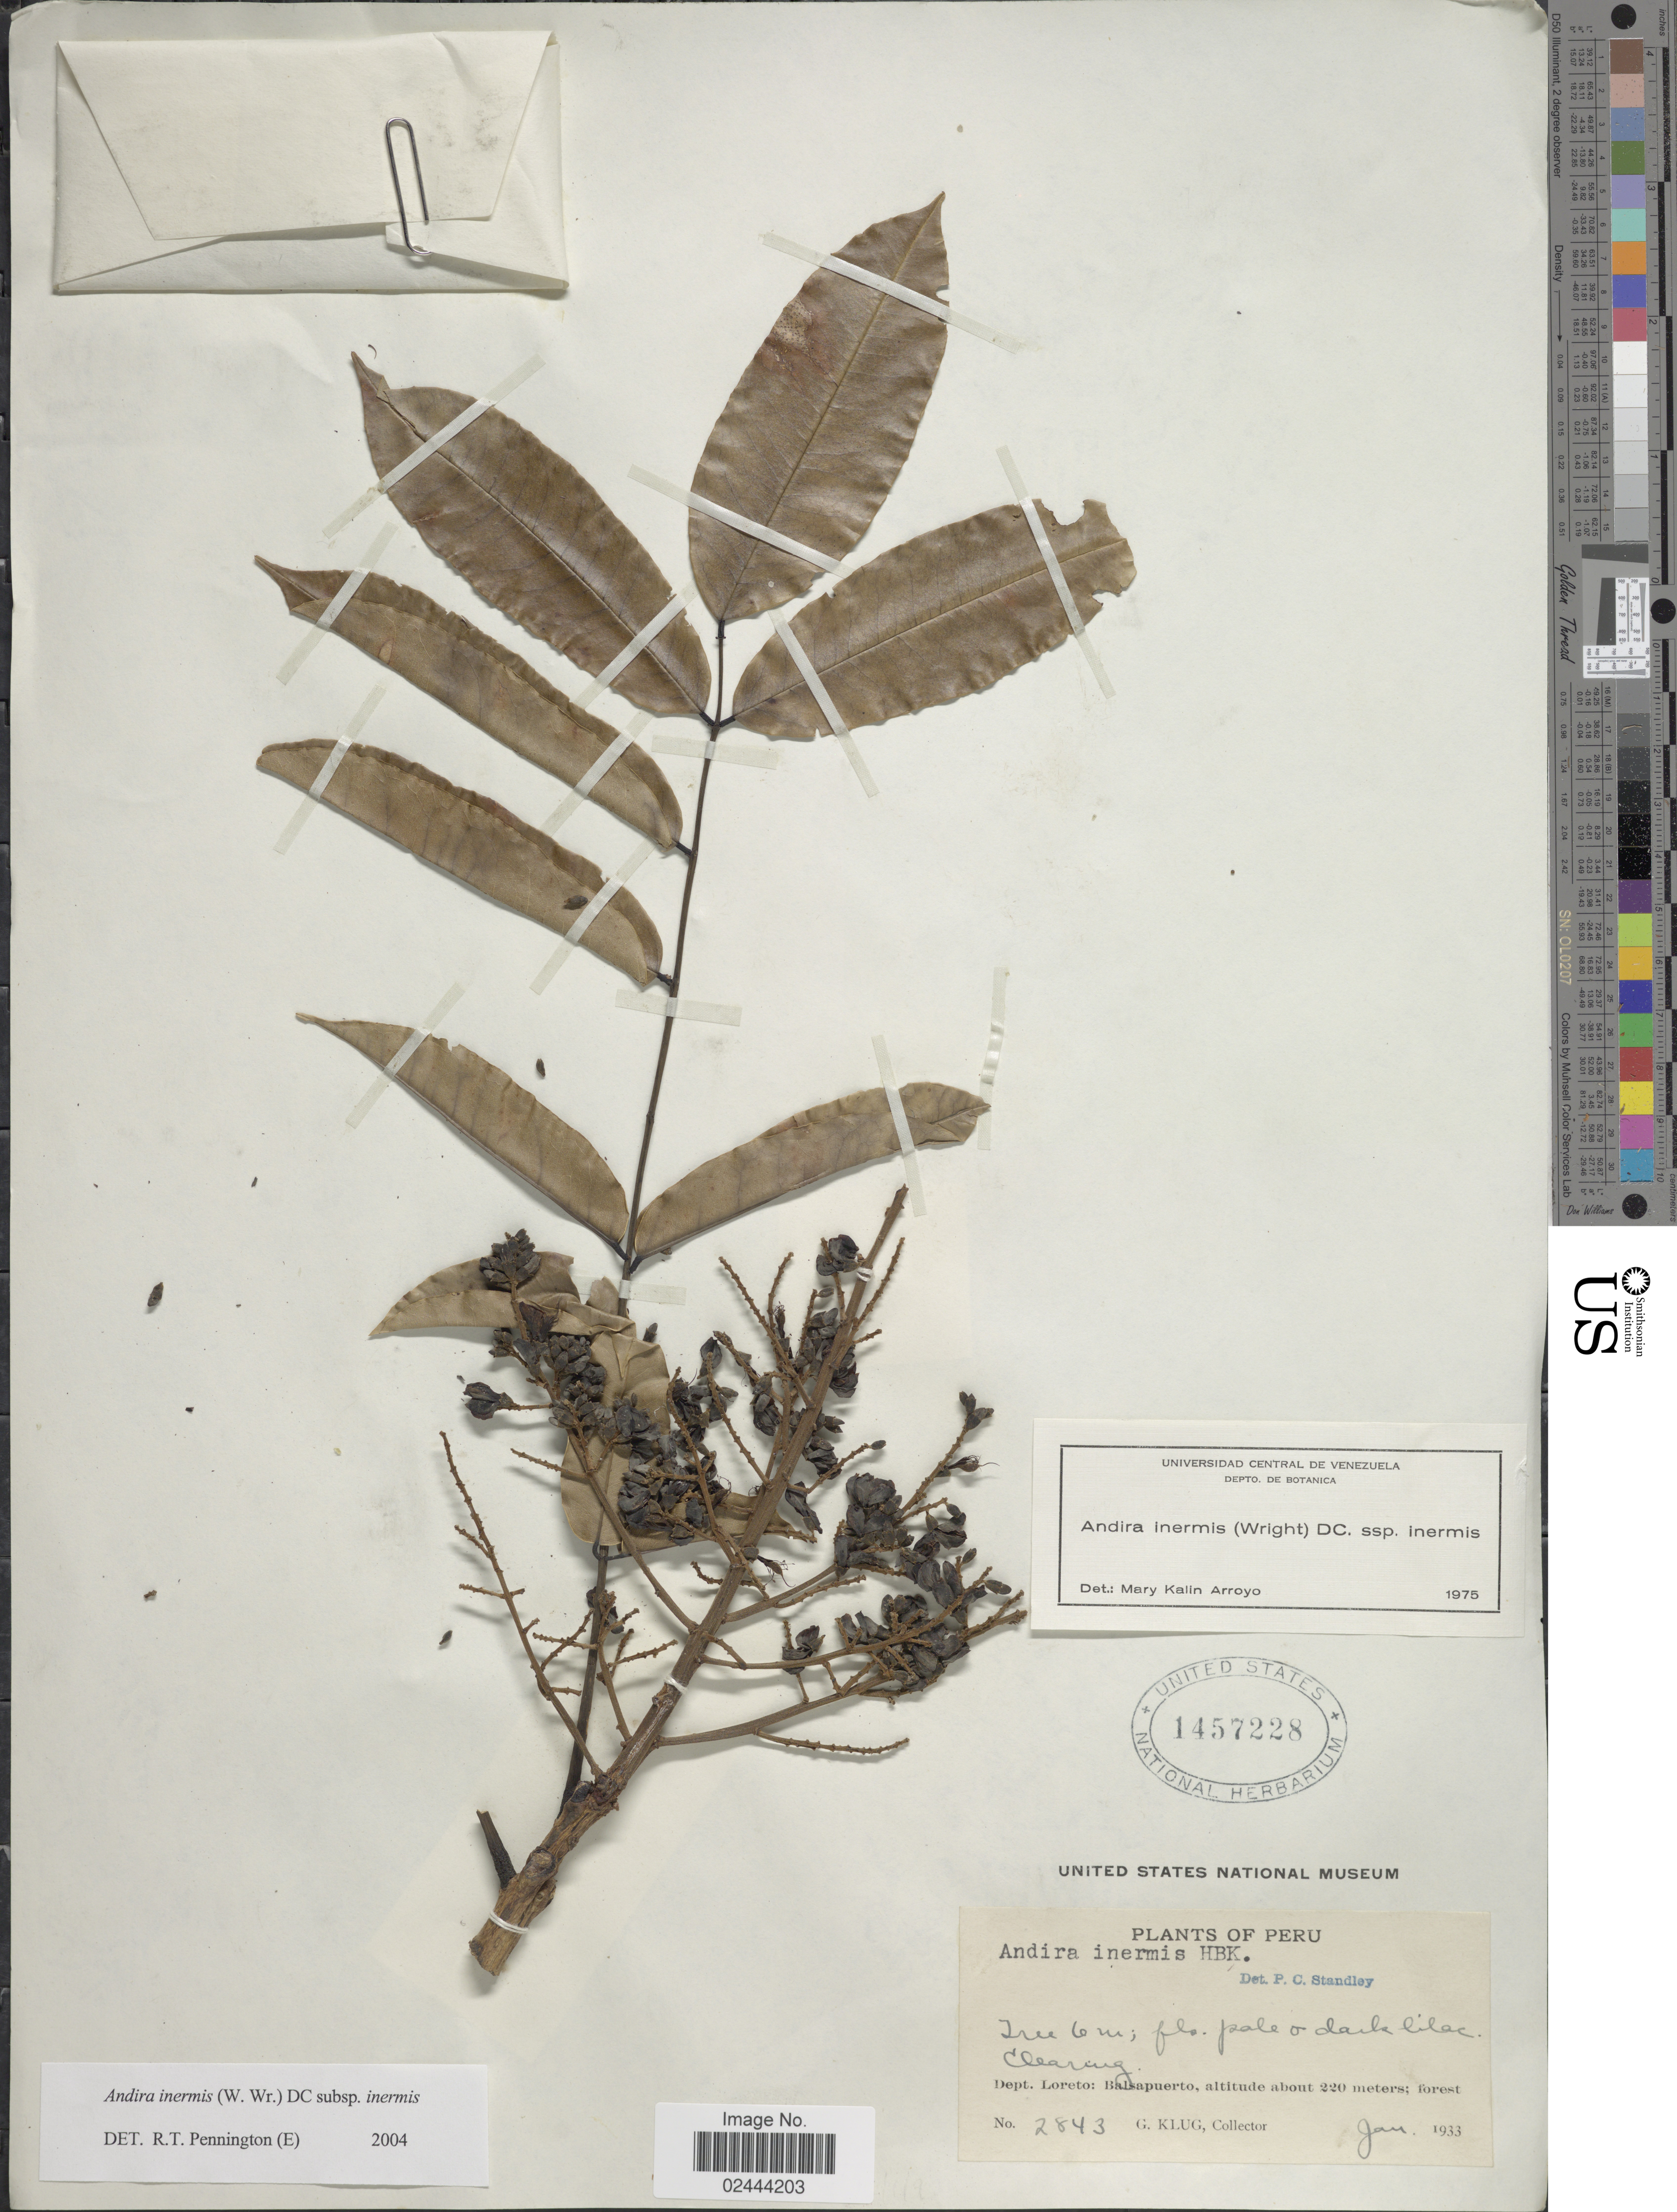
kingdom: Plantae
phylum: Tracheophyta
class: Magnoliopsida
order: Fabales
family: Fabaceae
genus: Andira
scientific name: Andira inermis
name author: (W. Wright) Kunth ex DC.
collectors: G. Klug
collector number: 2843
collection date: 1933-01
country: Peru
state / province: Loreto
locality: Clearing. Balsapuerto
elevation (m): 220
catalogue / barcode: US 1457228